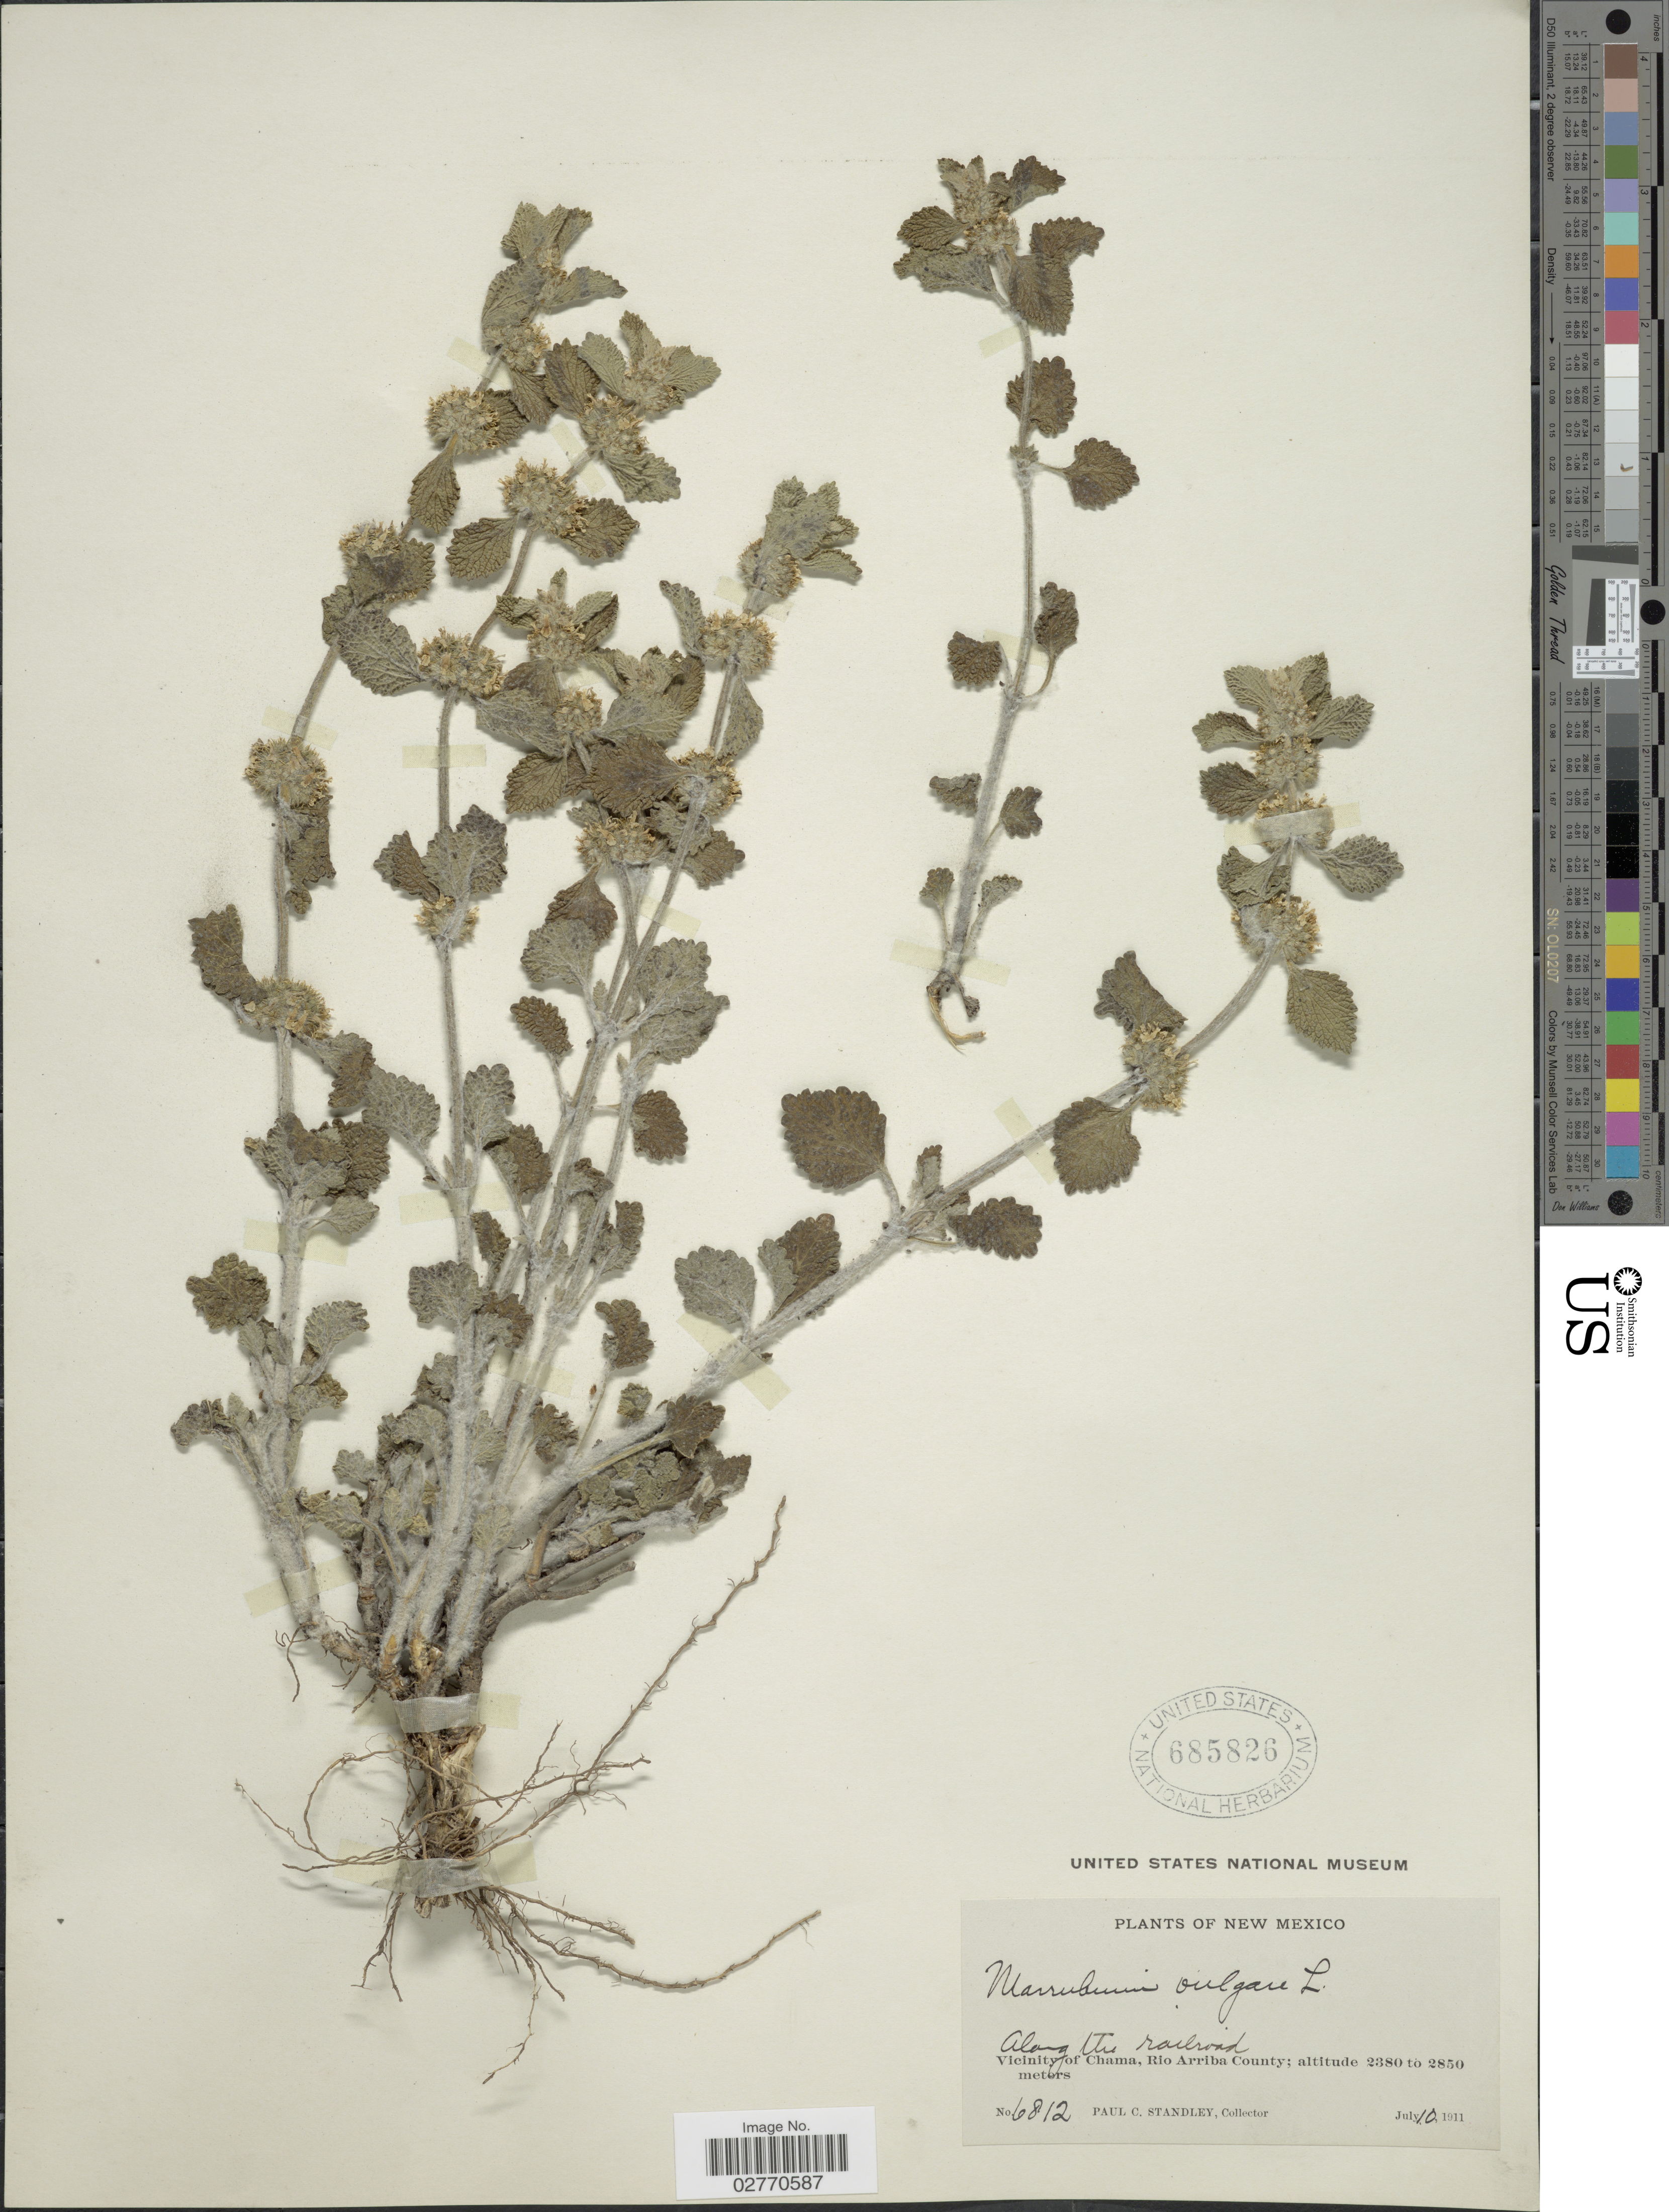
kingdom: Plantae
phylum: Tracheophyta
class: Magnoliopsida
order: Lamiales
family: Lamiaceae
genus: Marrubium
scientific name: Marrubium vulgare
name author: L.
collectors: P. C. Standley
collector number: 6812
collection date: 1911-07-10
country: United States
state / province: New Mexico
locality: Along the railroad, Vicinity of Chama, Rio Arriba County.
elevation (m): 2380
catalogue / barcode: US 685826